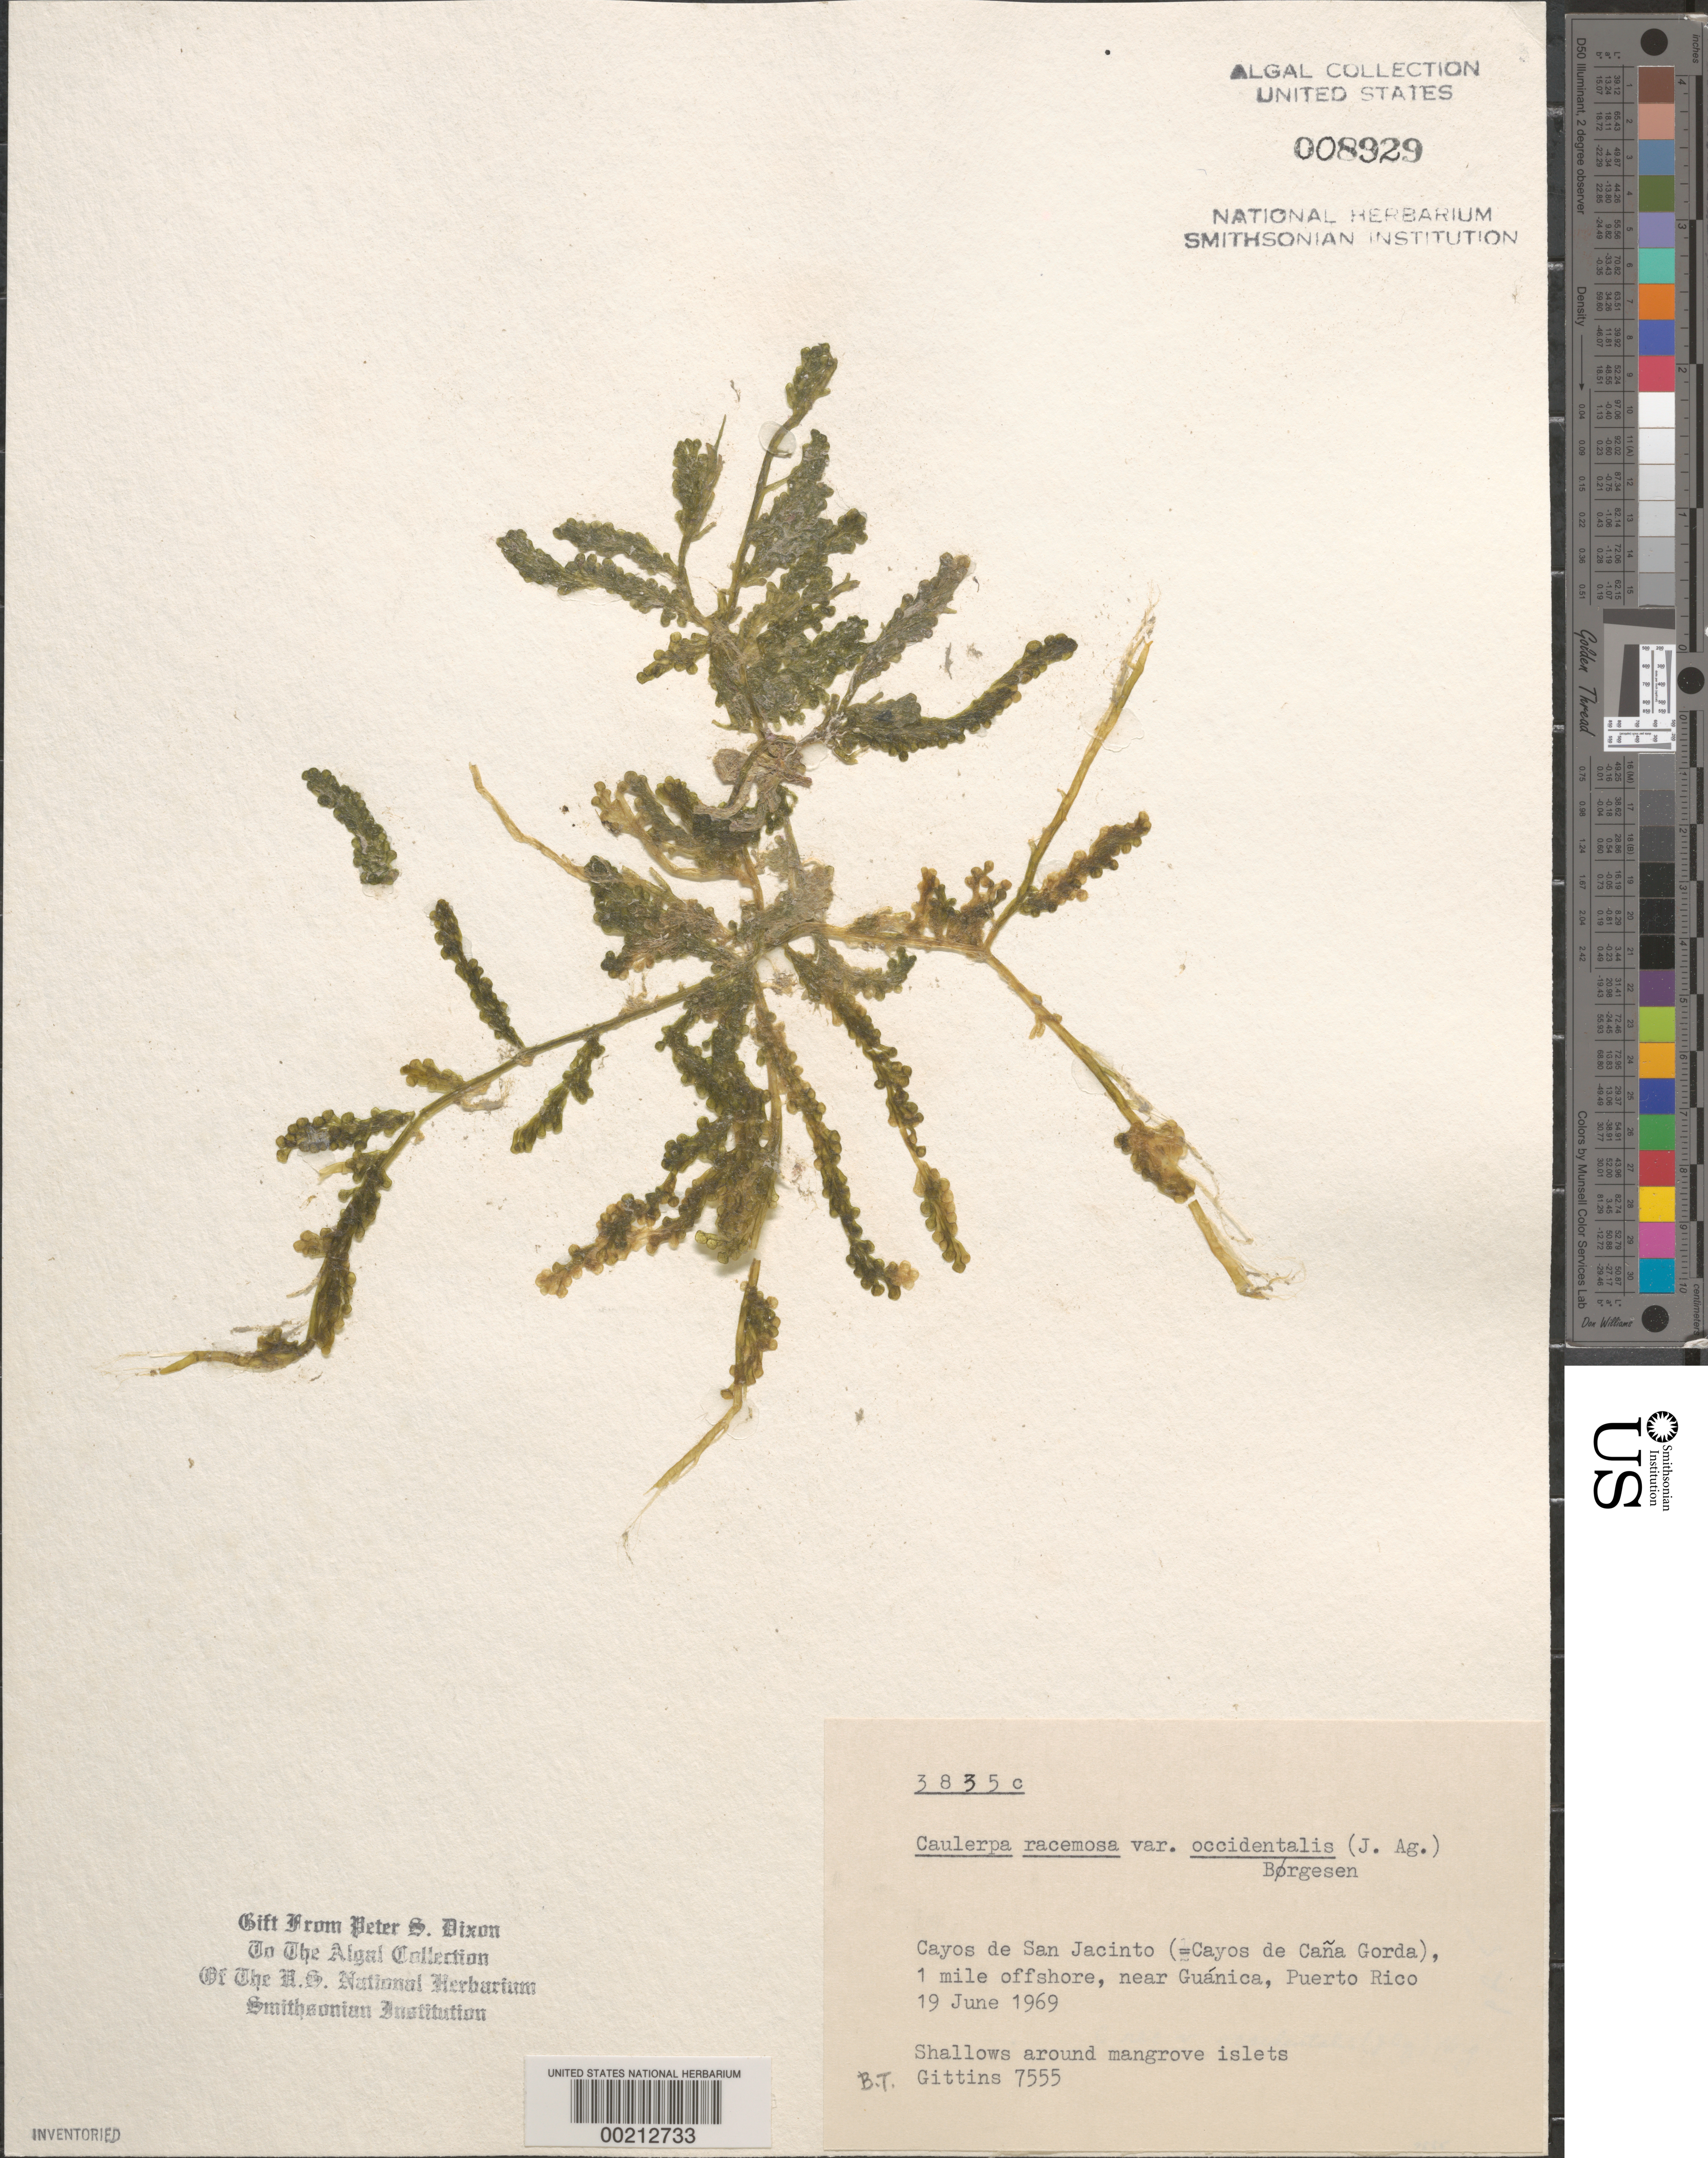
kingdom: Plantae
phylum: Chlorophyta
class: Ulvophyceae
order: Bryopsidales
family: Caulerpaceae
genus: Caulerpa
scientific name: Caulerpa racemosa var. occidentalis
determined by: Dixon, P. S.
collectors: B. Gittins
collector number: BTG 7555 & PSD 3835C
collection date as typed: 19 Jun 1969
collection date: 1969-06-19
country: Puerto Rico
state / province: Guanica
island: Cayos de San Jacinto (Cayos de Cana Gorda)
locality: Near Guanica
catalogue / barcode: US 8929